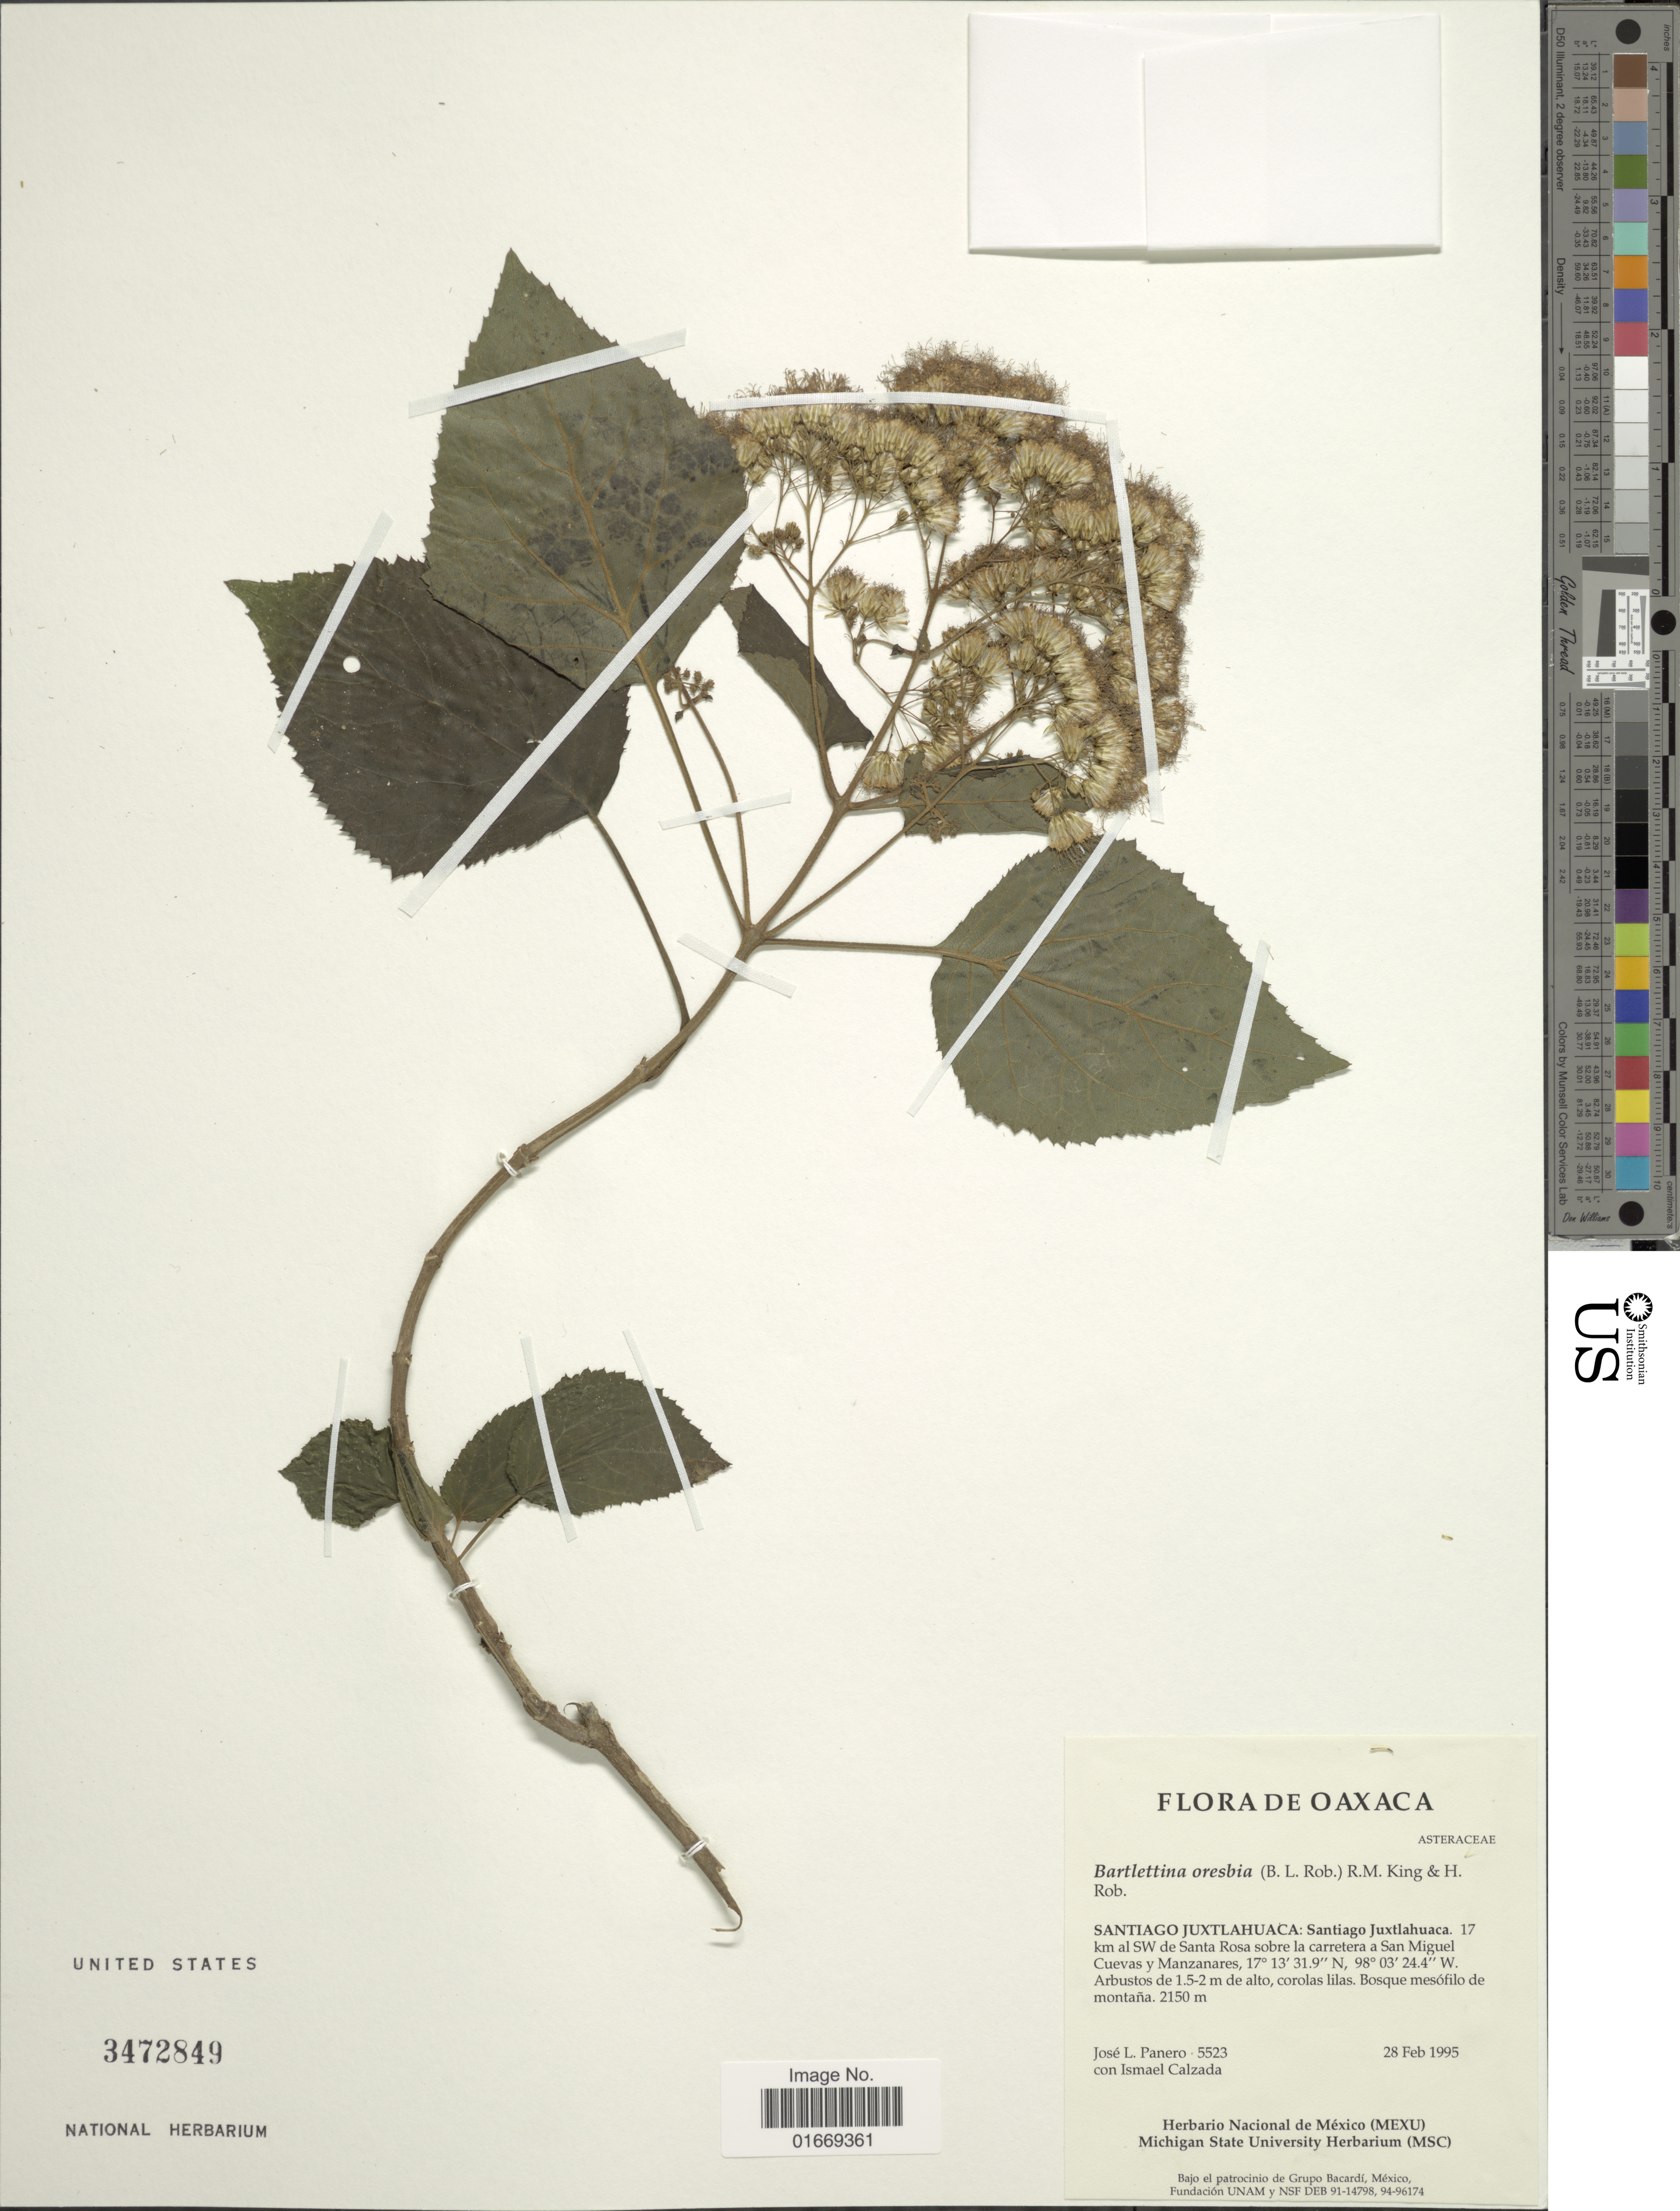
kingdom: Plantae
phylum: Tracheophyta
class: Magnoliopsida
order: Asterales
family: Asteraceae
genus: Bartlettina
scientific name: Bartlettina oresbia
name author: (B.L. Rob.) R.M. King & H. Rob.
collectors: J. L. Panero & I. Calzada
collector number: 5523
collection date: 1995-02-28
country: Mexico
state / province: Oaxaca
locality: Santiago Juxtlahuaca: Santiago Juxtlahuaca. 17 km al SW de Santa Rosa sobre la carretera a San Miguel Cuevas y Manzanares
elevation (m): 2150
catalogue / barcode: US 3472849